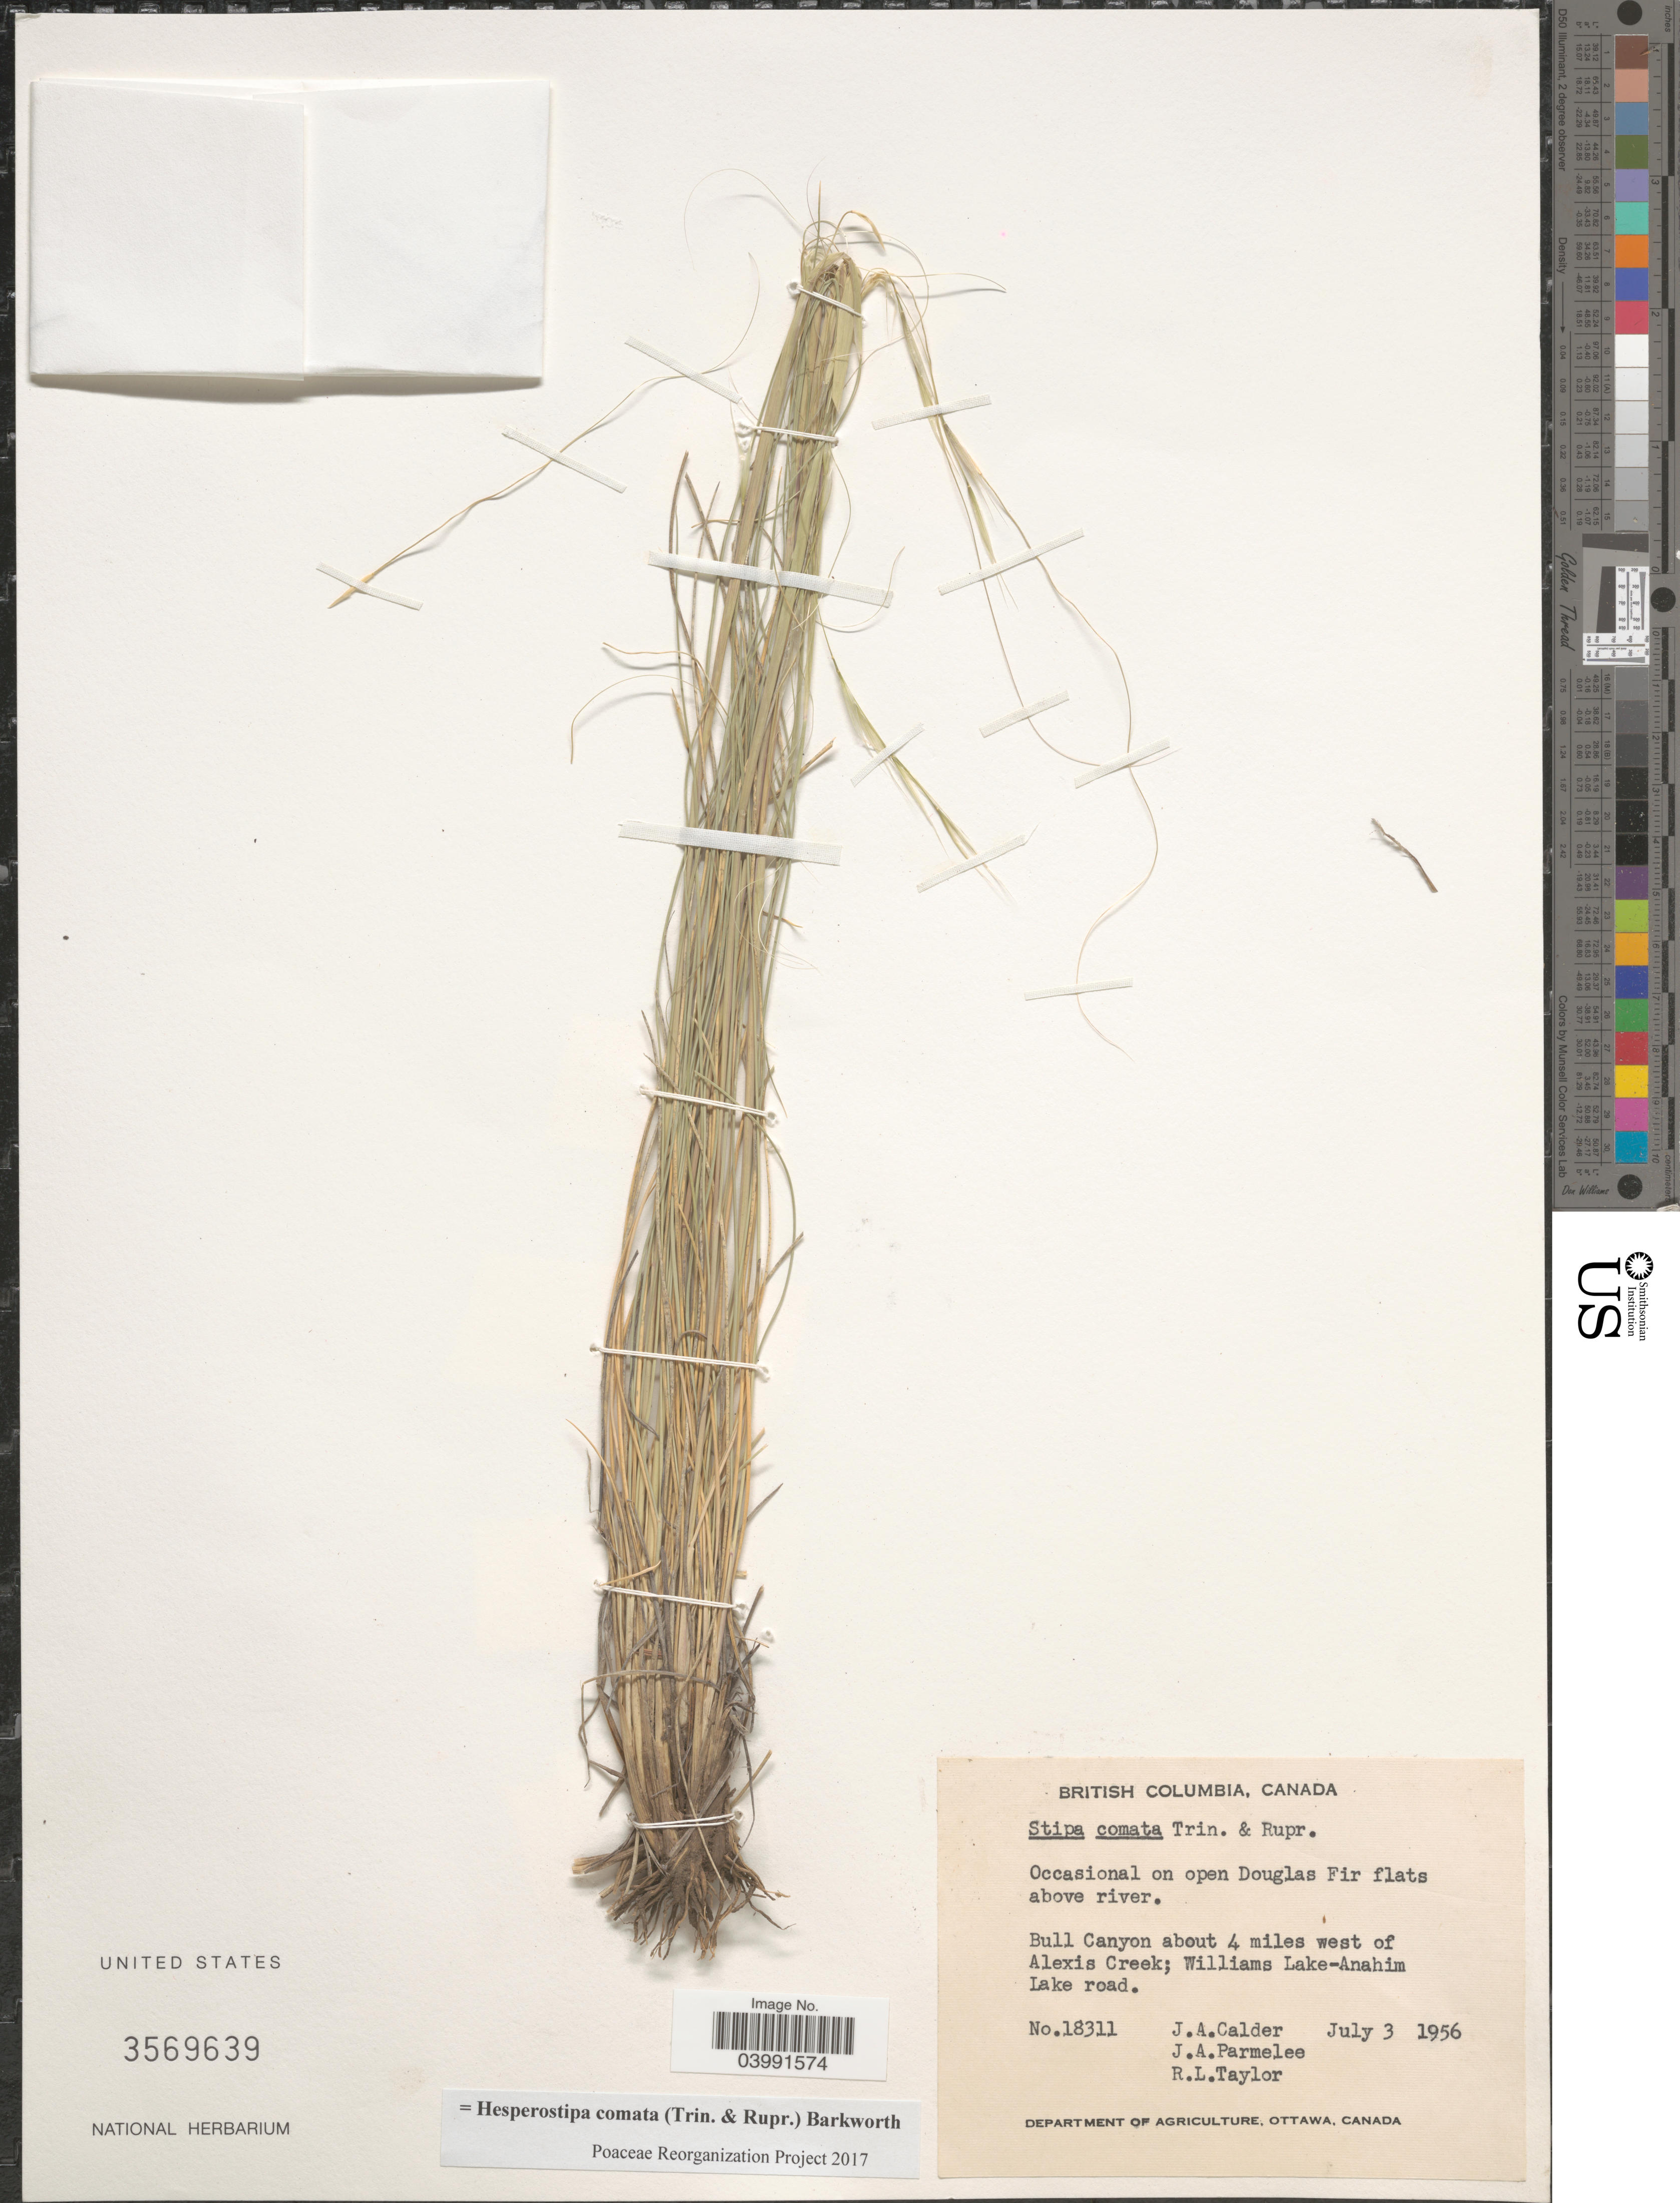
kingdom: Plantae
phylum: Tracheophyta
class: Liliopsida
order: Poales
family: Poaceae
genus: Hesperostipa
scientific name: Hesperostipa comata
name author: (Trin. & Rupr.) Barkworth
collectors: J. A. Calder, J. A. Parmelee & R. Taylor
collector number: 18311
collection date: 1956-07-03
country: Canada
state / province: British Columbia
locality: Occasional on open Douglas Fir Flats above river. Bull Canyon about 4 miles west of Alexis Creek; Williams Lake-Anahim Lake road.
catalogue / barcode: US 3569639